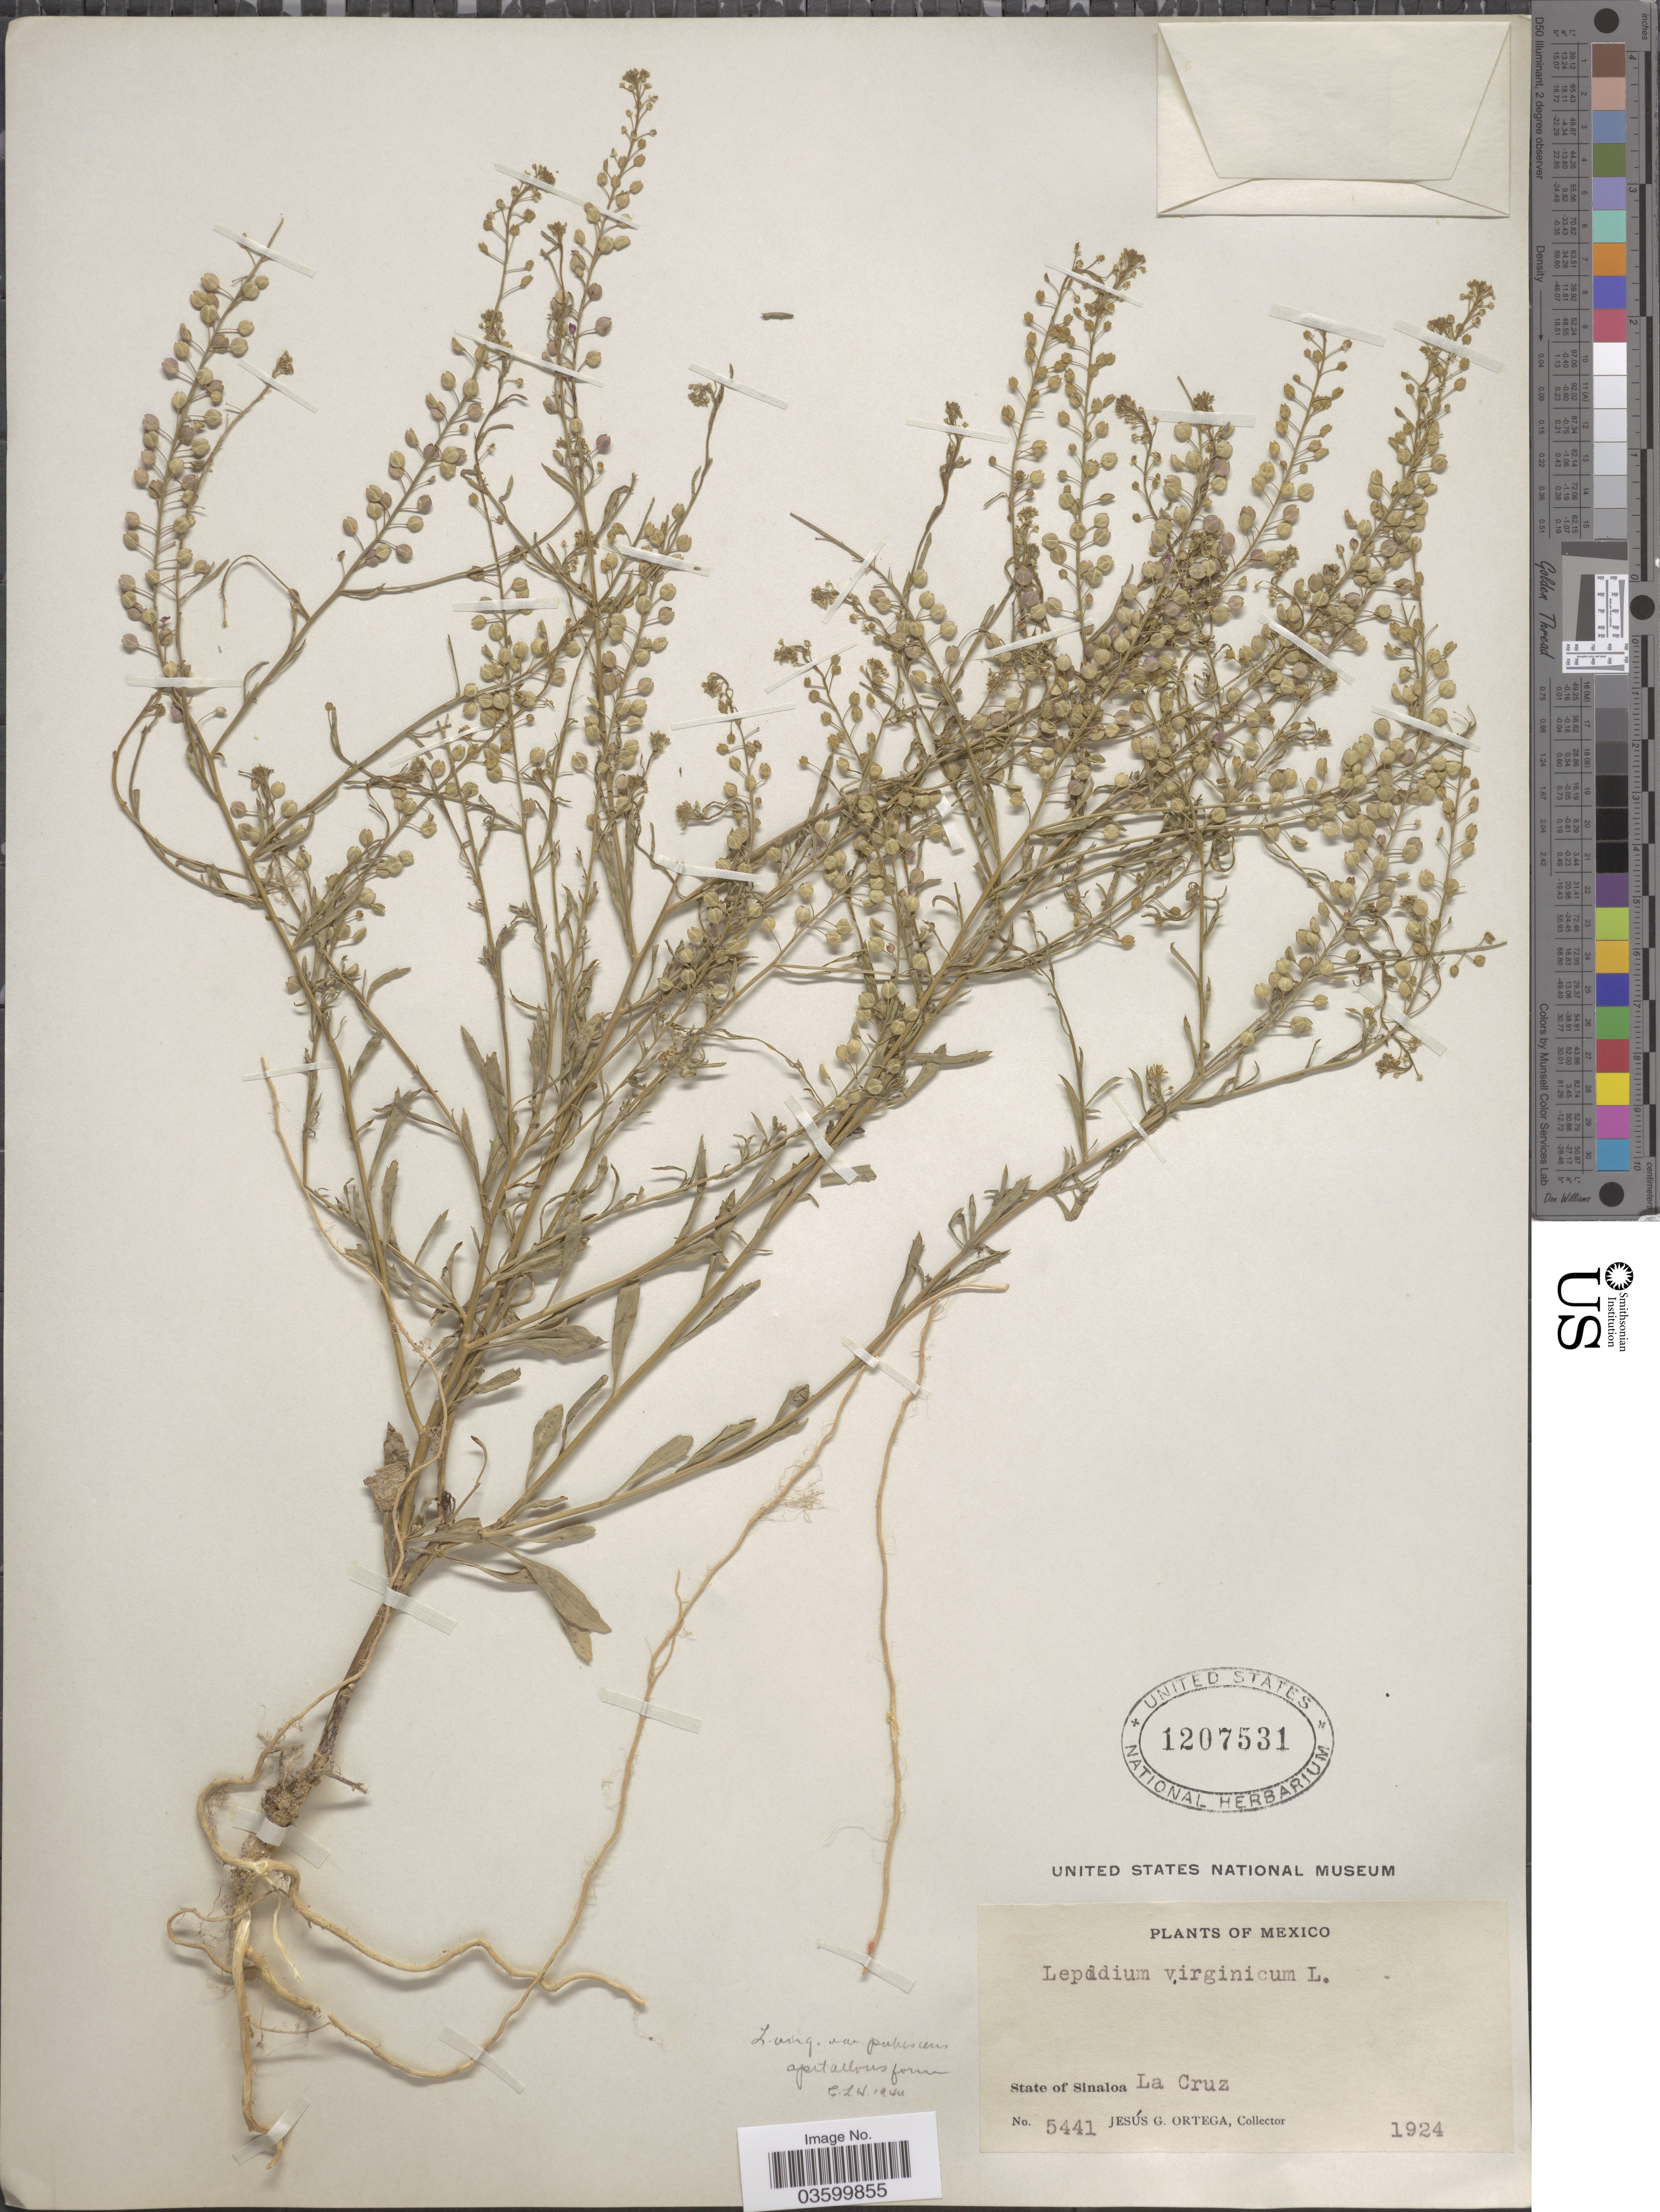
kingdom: Plantae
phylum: Tracheophyta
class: Magnoliopsida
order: Brassicales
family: Brassicaceae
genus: Lepidium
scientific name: Lepidium virginicum var. pubescens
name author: (Greene) C.L. Hitchc.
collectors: J. Ortega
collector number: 5441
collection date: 1924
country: Mexico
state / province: Sinaloa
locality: La Cruz.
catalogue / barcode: US 1207531